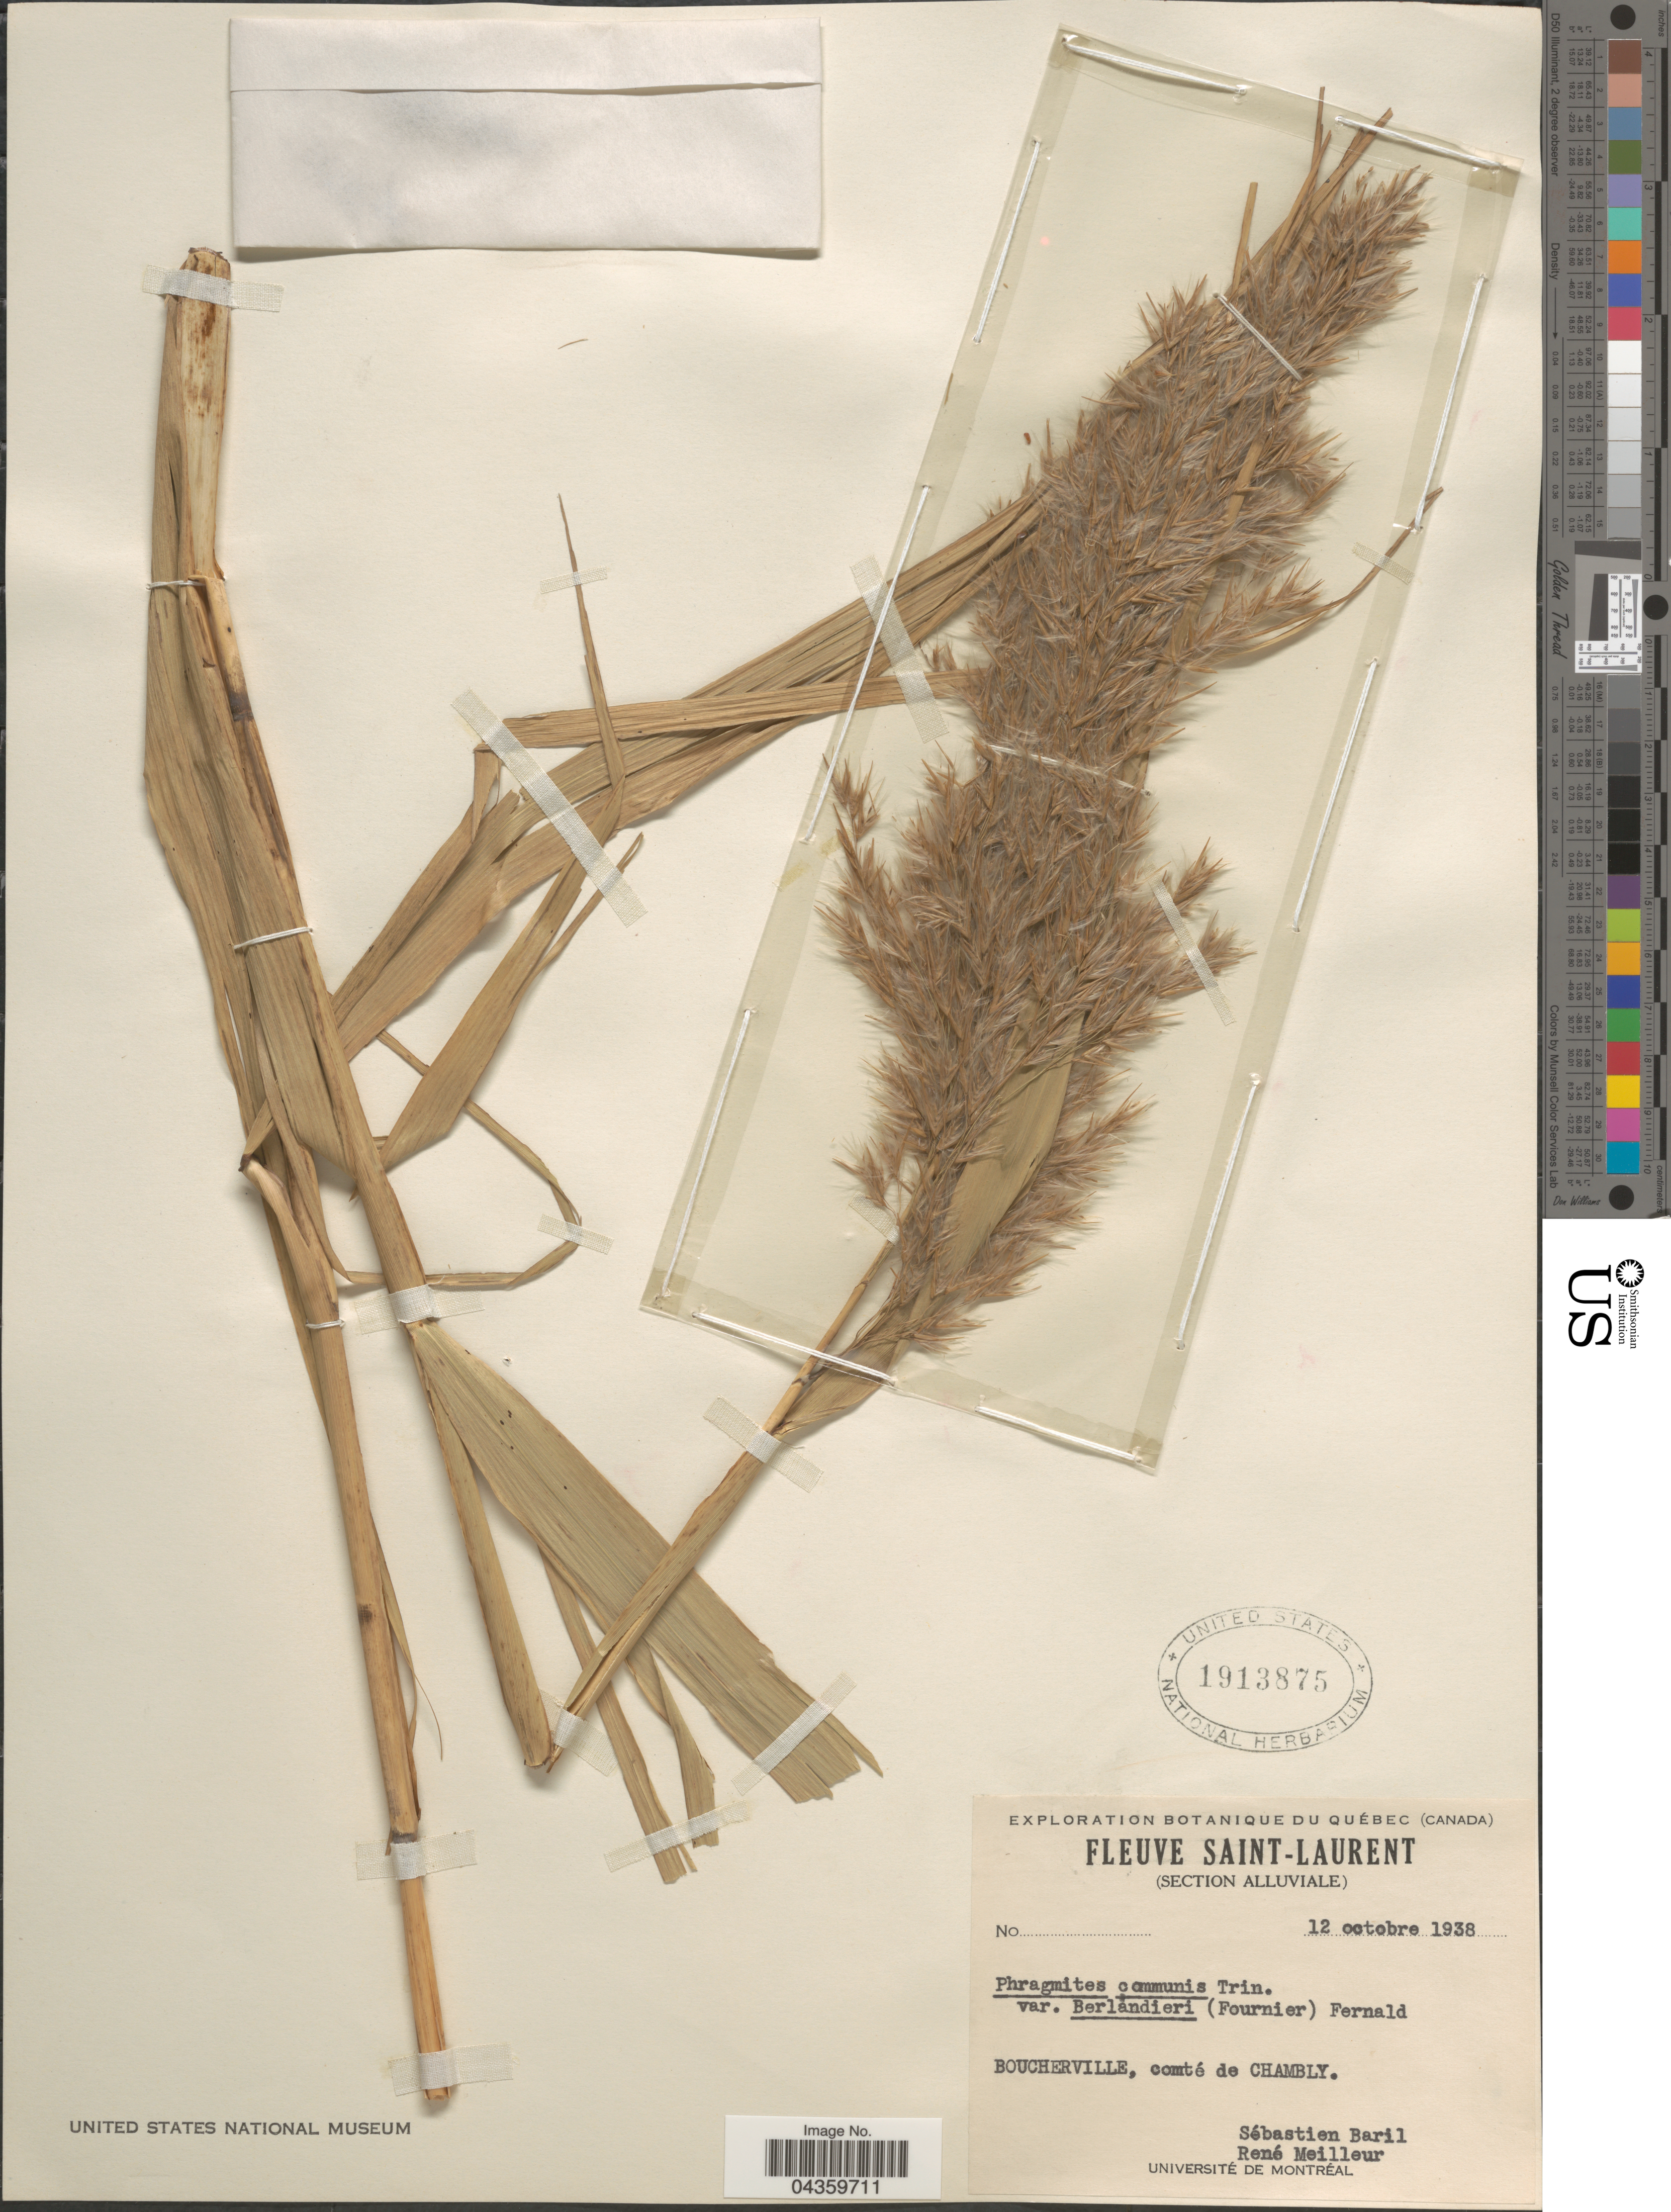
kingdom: Plantae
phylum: Tracheophyta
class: Liliopsida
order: Poales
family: Poaceae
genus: Phragmites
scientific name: Phragmites australis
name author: (Cav.) Trin. ex Steud.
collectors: S. Baril & R. Meilleur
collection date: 1938-10-12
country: Canada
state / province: Quebec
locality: Exploration Botanique du Québec (Canada). Fleuve Saint-Laurent (Section Alluviale). Boucherville, comté de Chambly.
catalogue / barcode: US 1913875